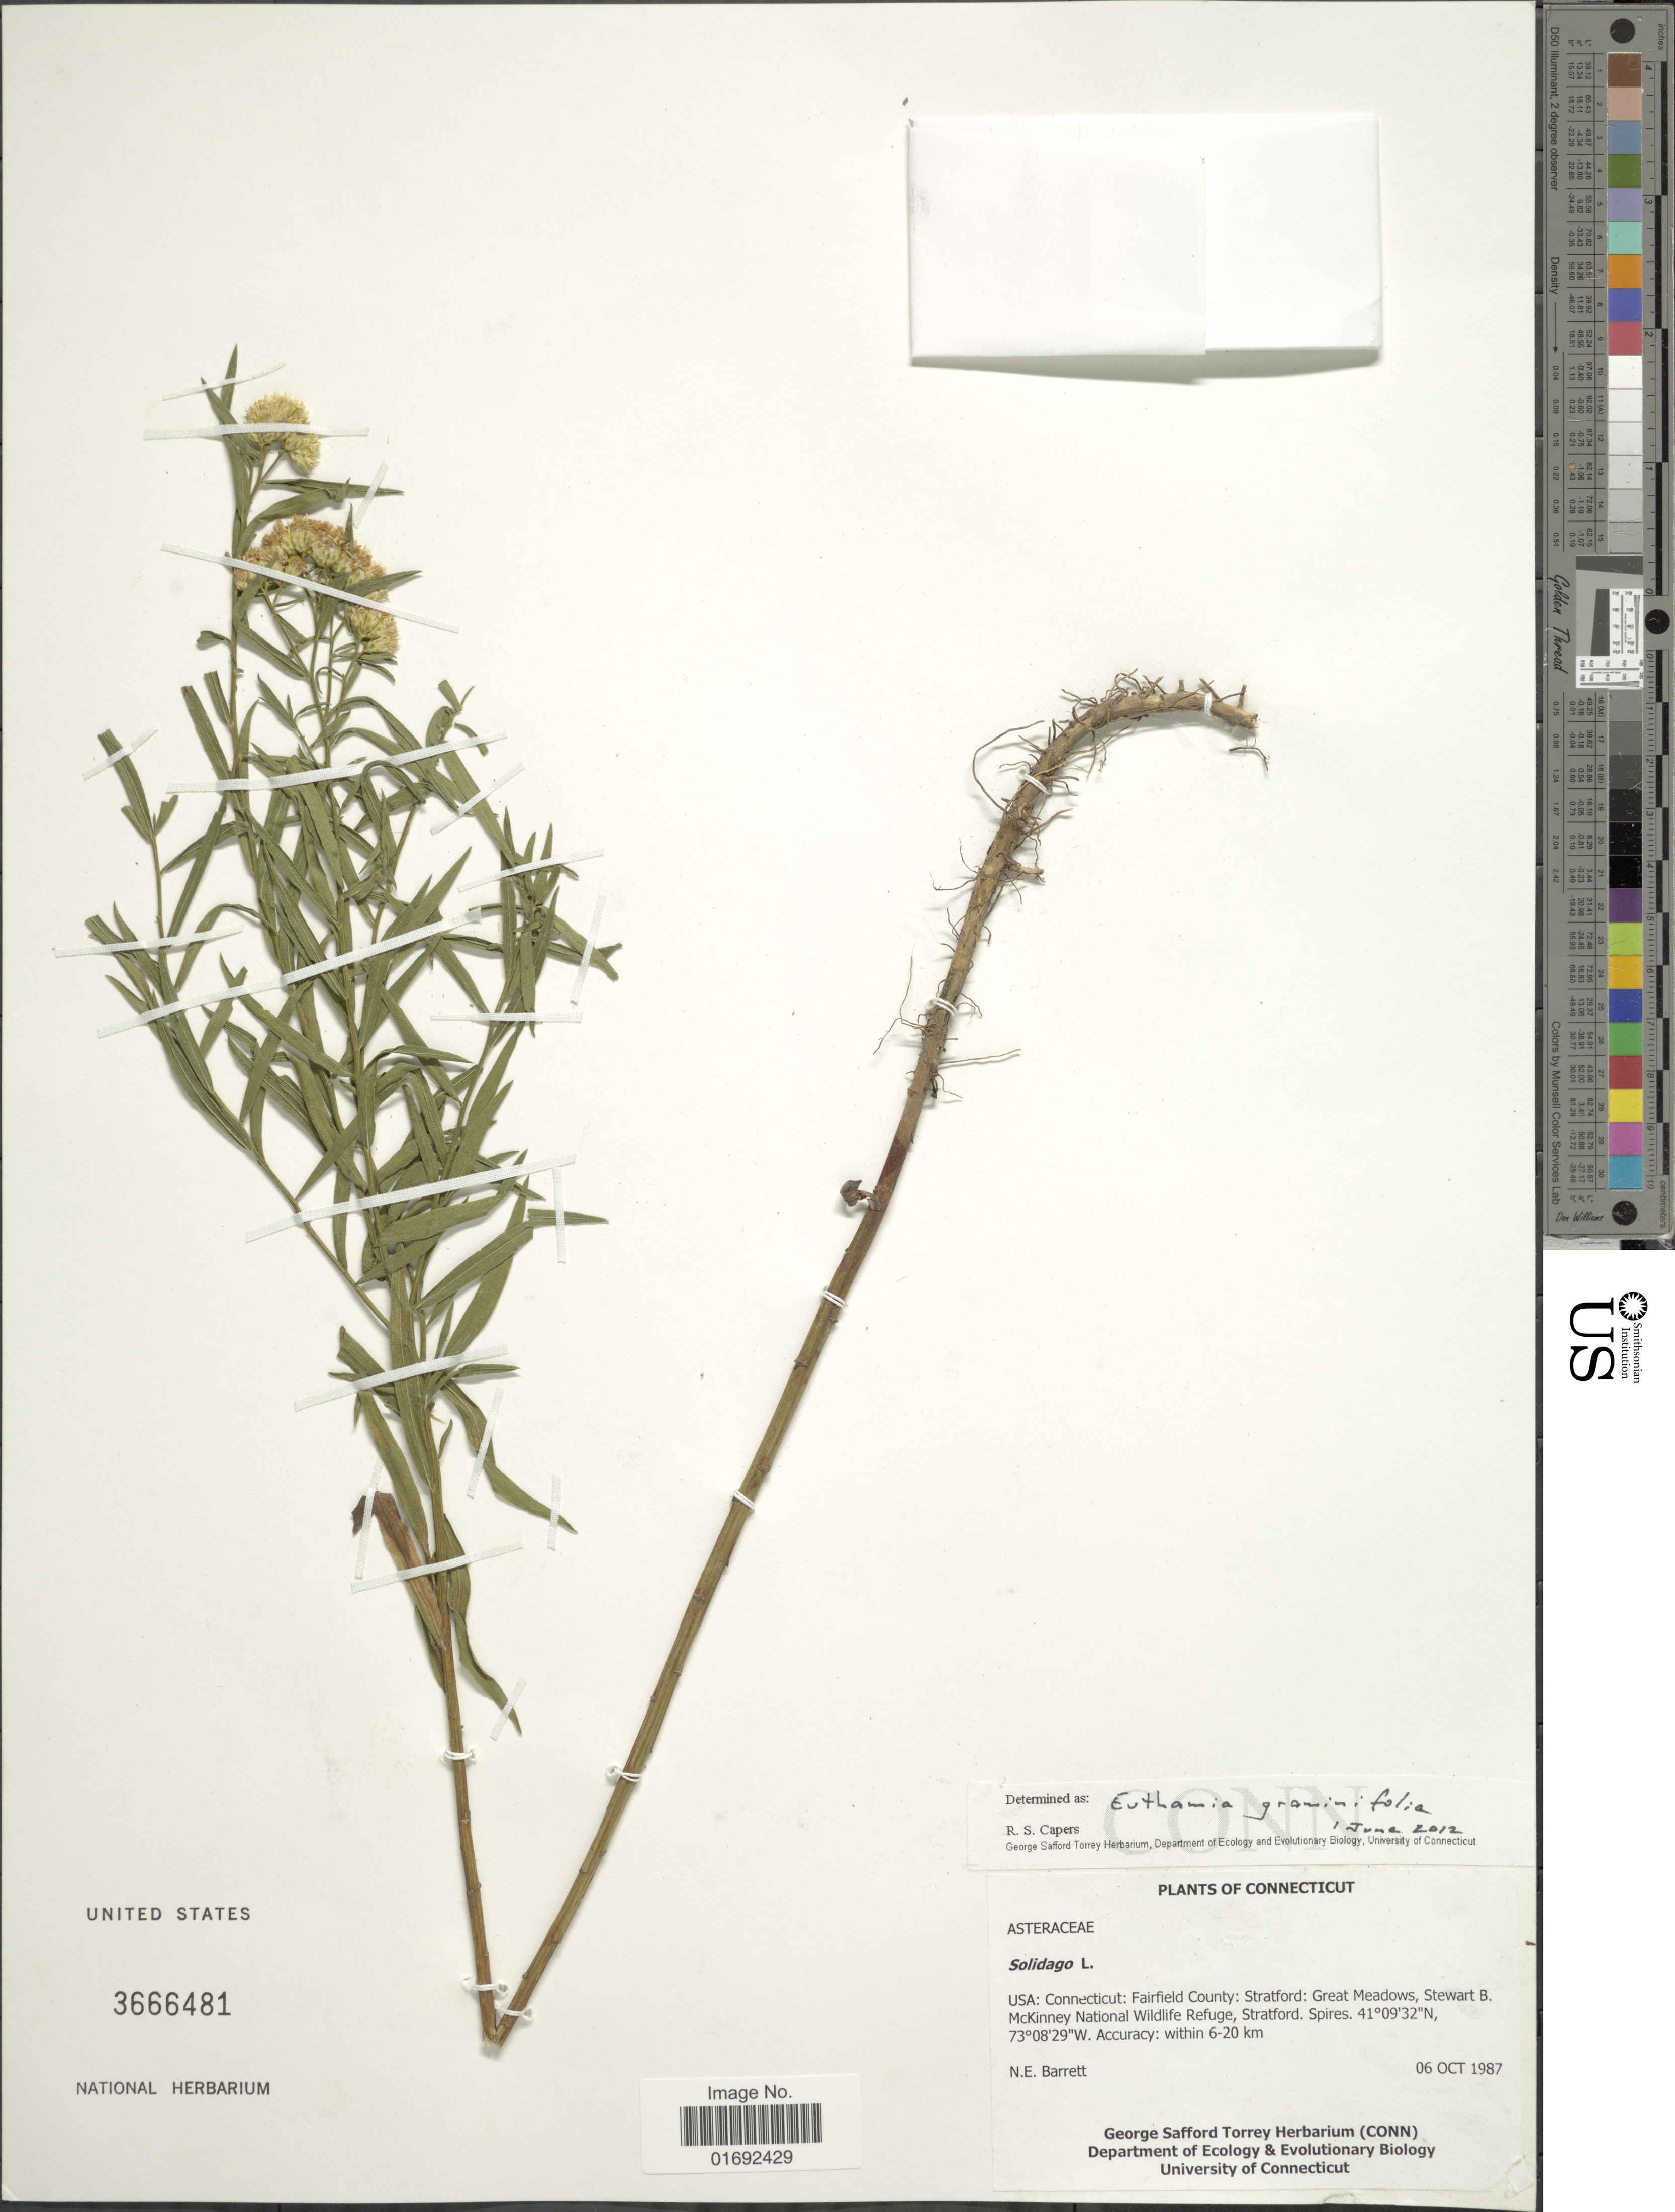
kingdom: Plantae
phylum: Tracheophyta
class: Magnoliopsida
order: Asterales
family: Asteraceae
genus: Euthamia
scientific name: Euthamia graminifolia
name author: (L.) Nutt.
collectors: N. Barrett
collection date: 1987-10-06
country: United States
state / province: Connecticut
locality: USA, Fairfield County, Stratford, Great Meadows, Stewart B. McKinney National Wildlife Refuge, Stratford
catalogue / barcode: US 3666481